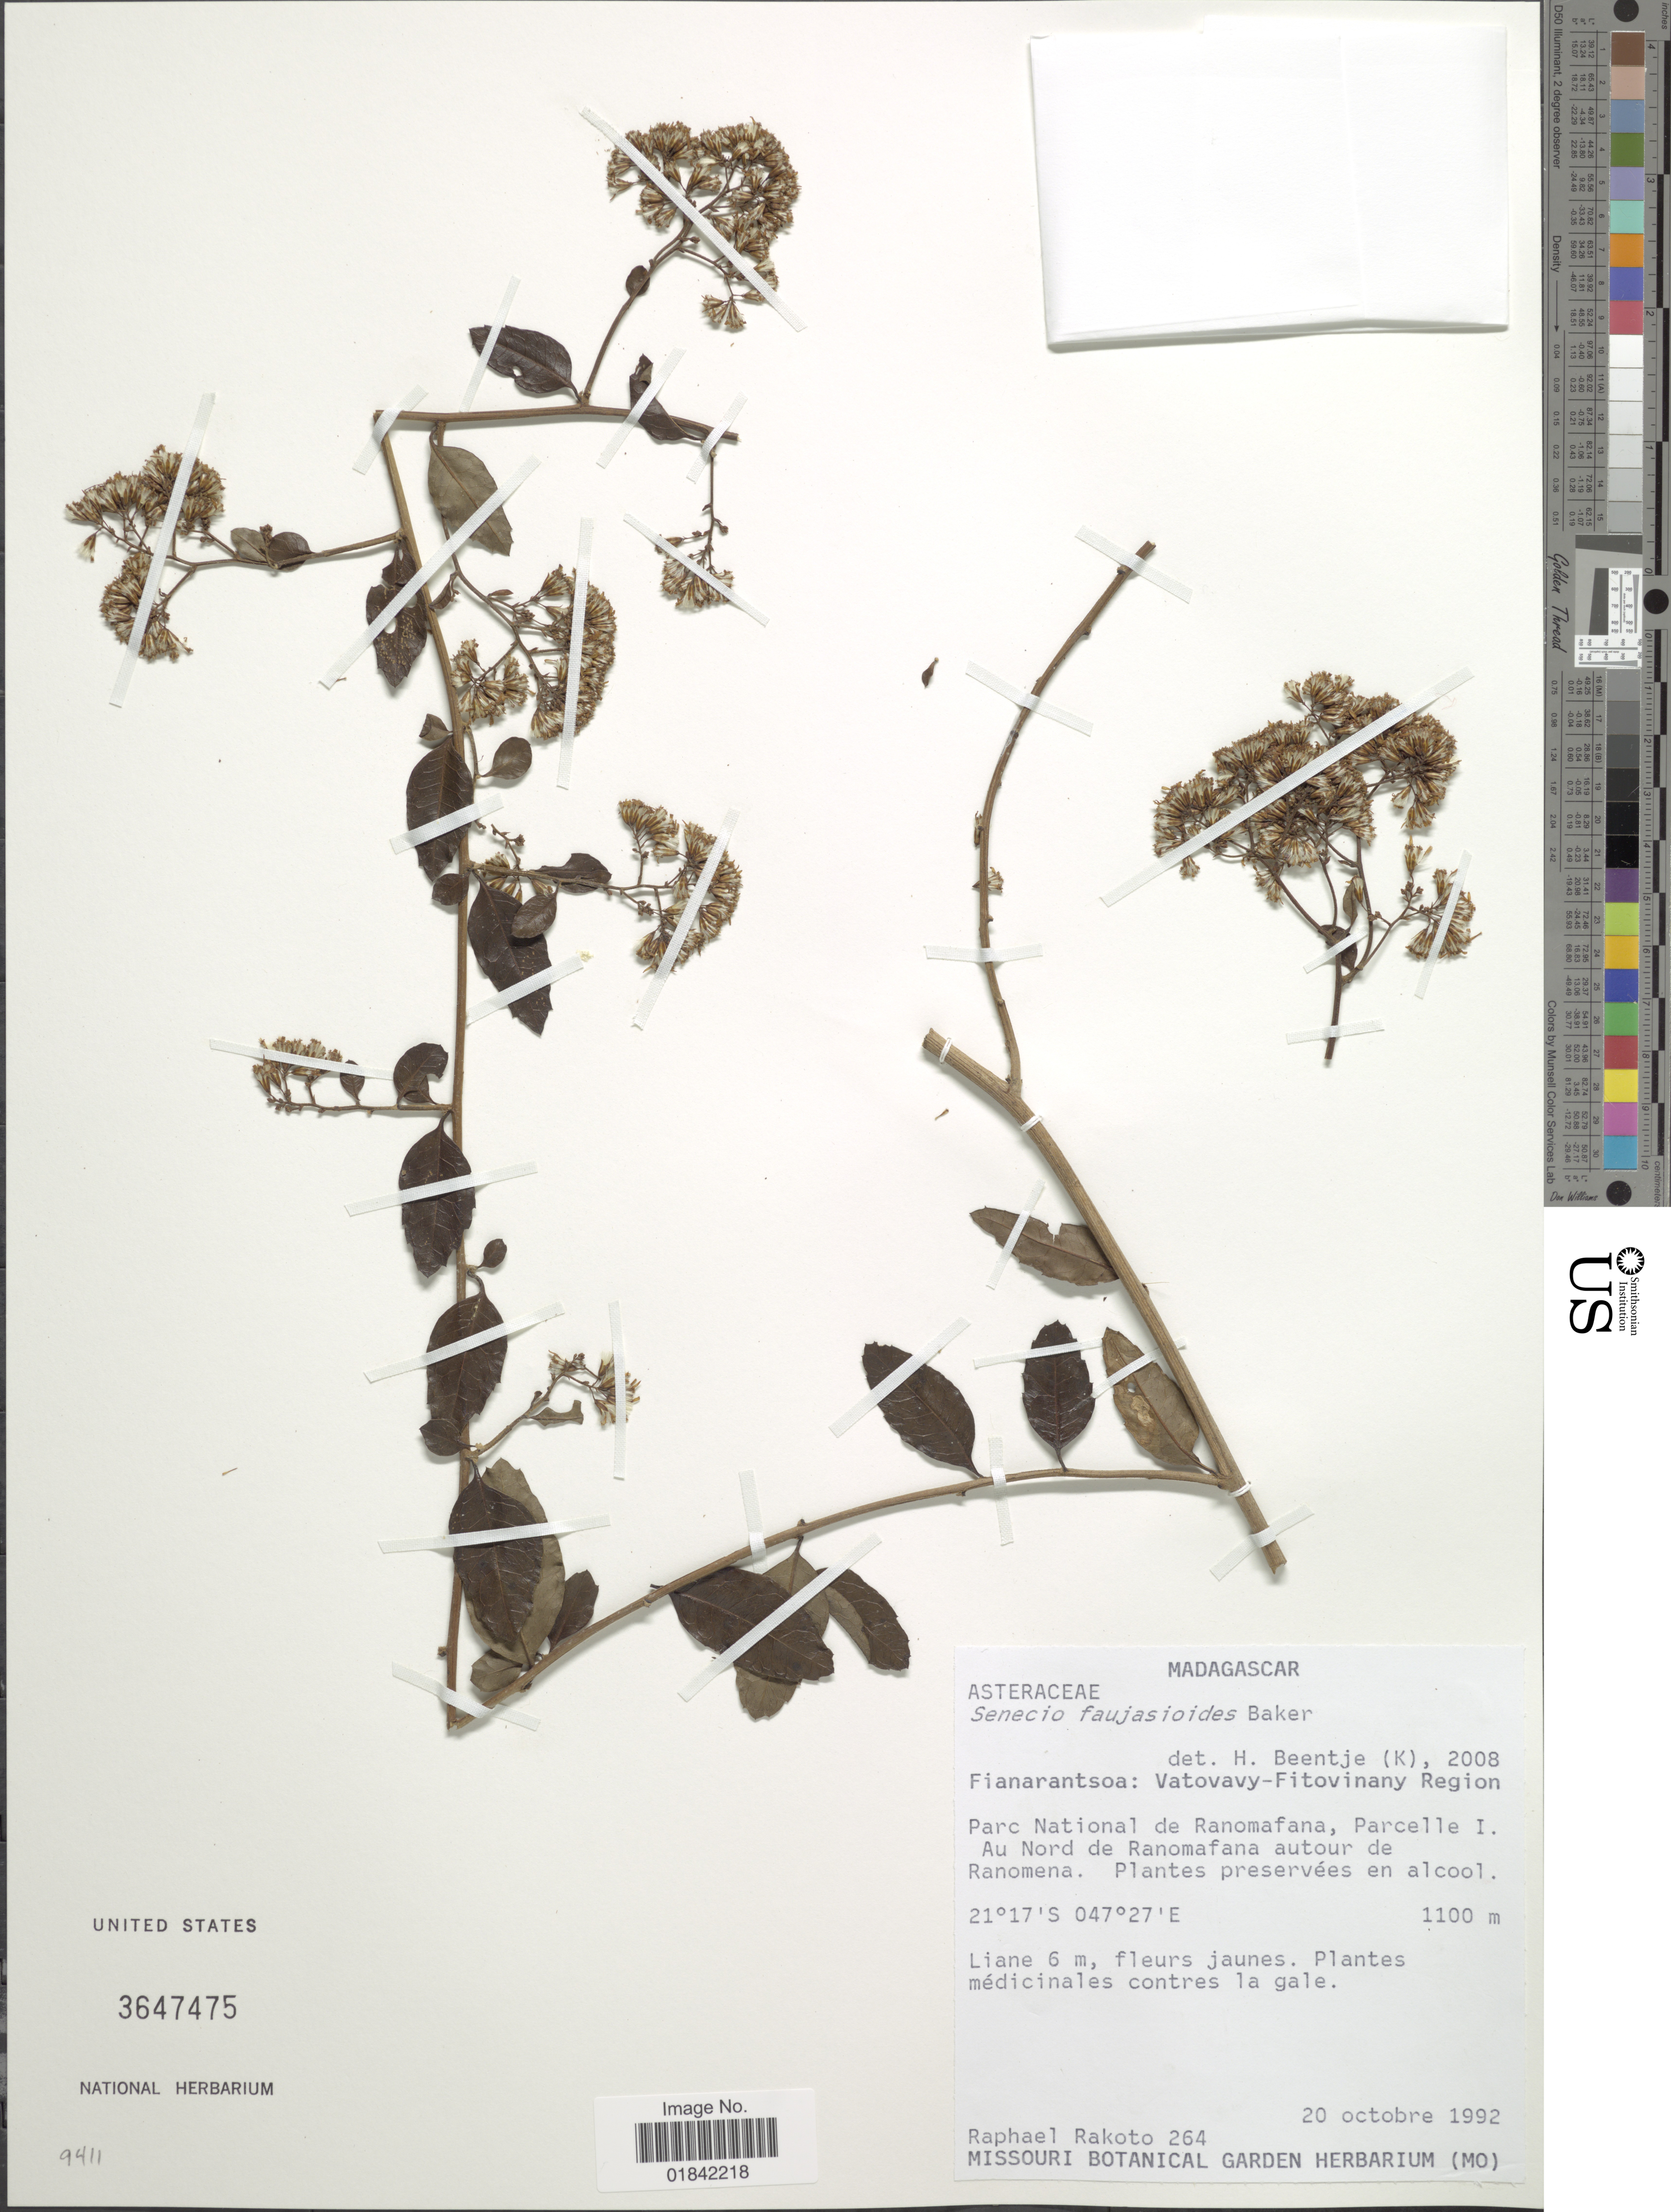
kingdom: Plantae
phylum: Tracheophyta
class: Magnoliopsida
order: Asterales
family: Asteraceae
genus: Senecio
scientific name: Senecio faujasioides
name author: Baker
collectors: R. Rakoto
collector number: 264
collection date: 1992-10-20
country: Madagascar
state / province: Vatovavy Fitovinany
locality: Parc National de Ranomafana, Parcelle I., Au Nord de Ranomafana autour de Ranomena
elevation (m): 1100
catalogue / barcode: US 3647475